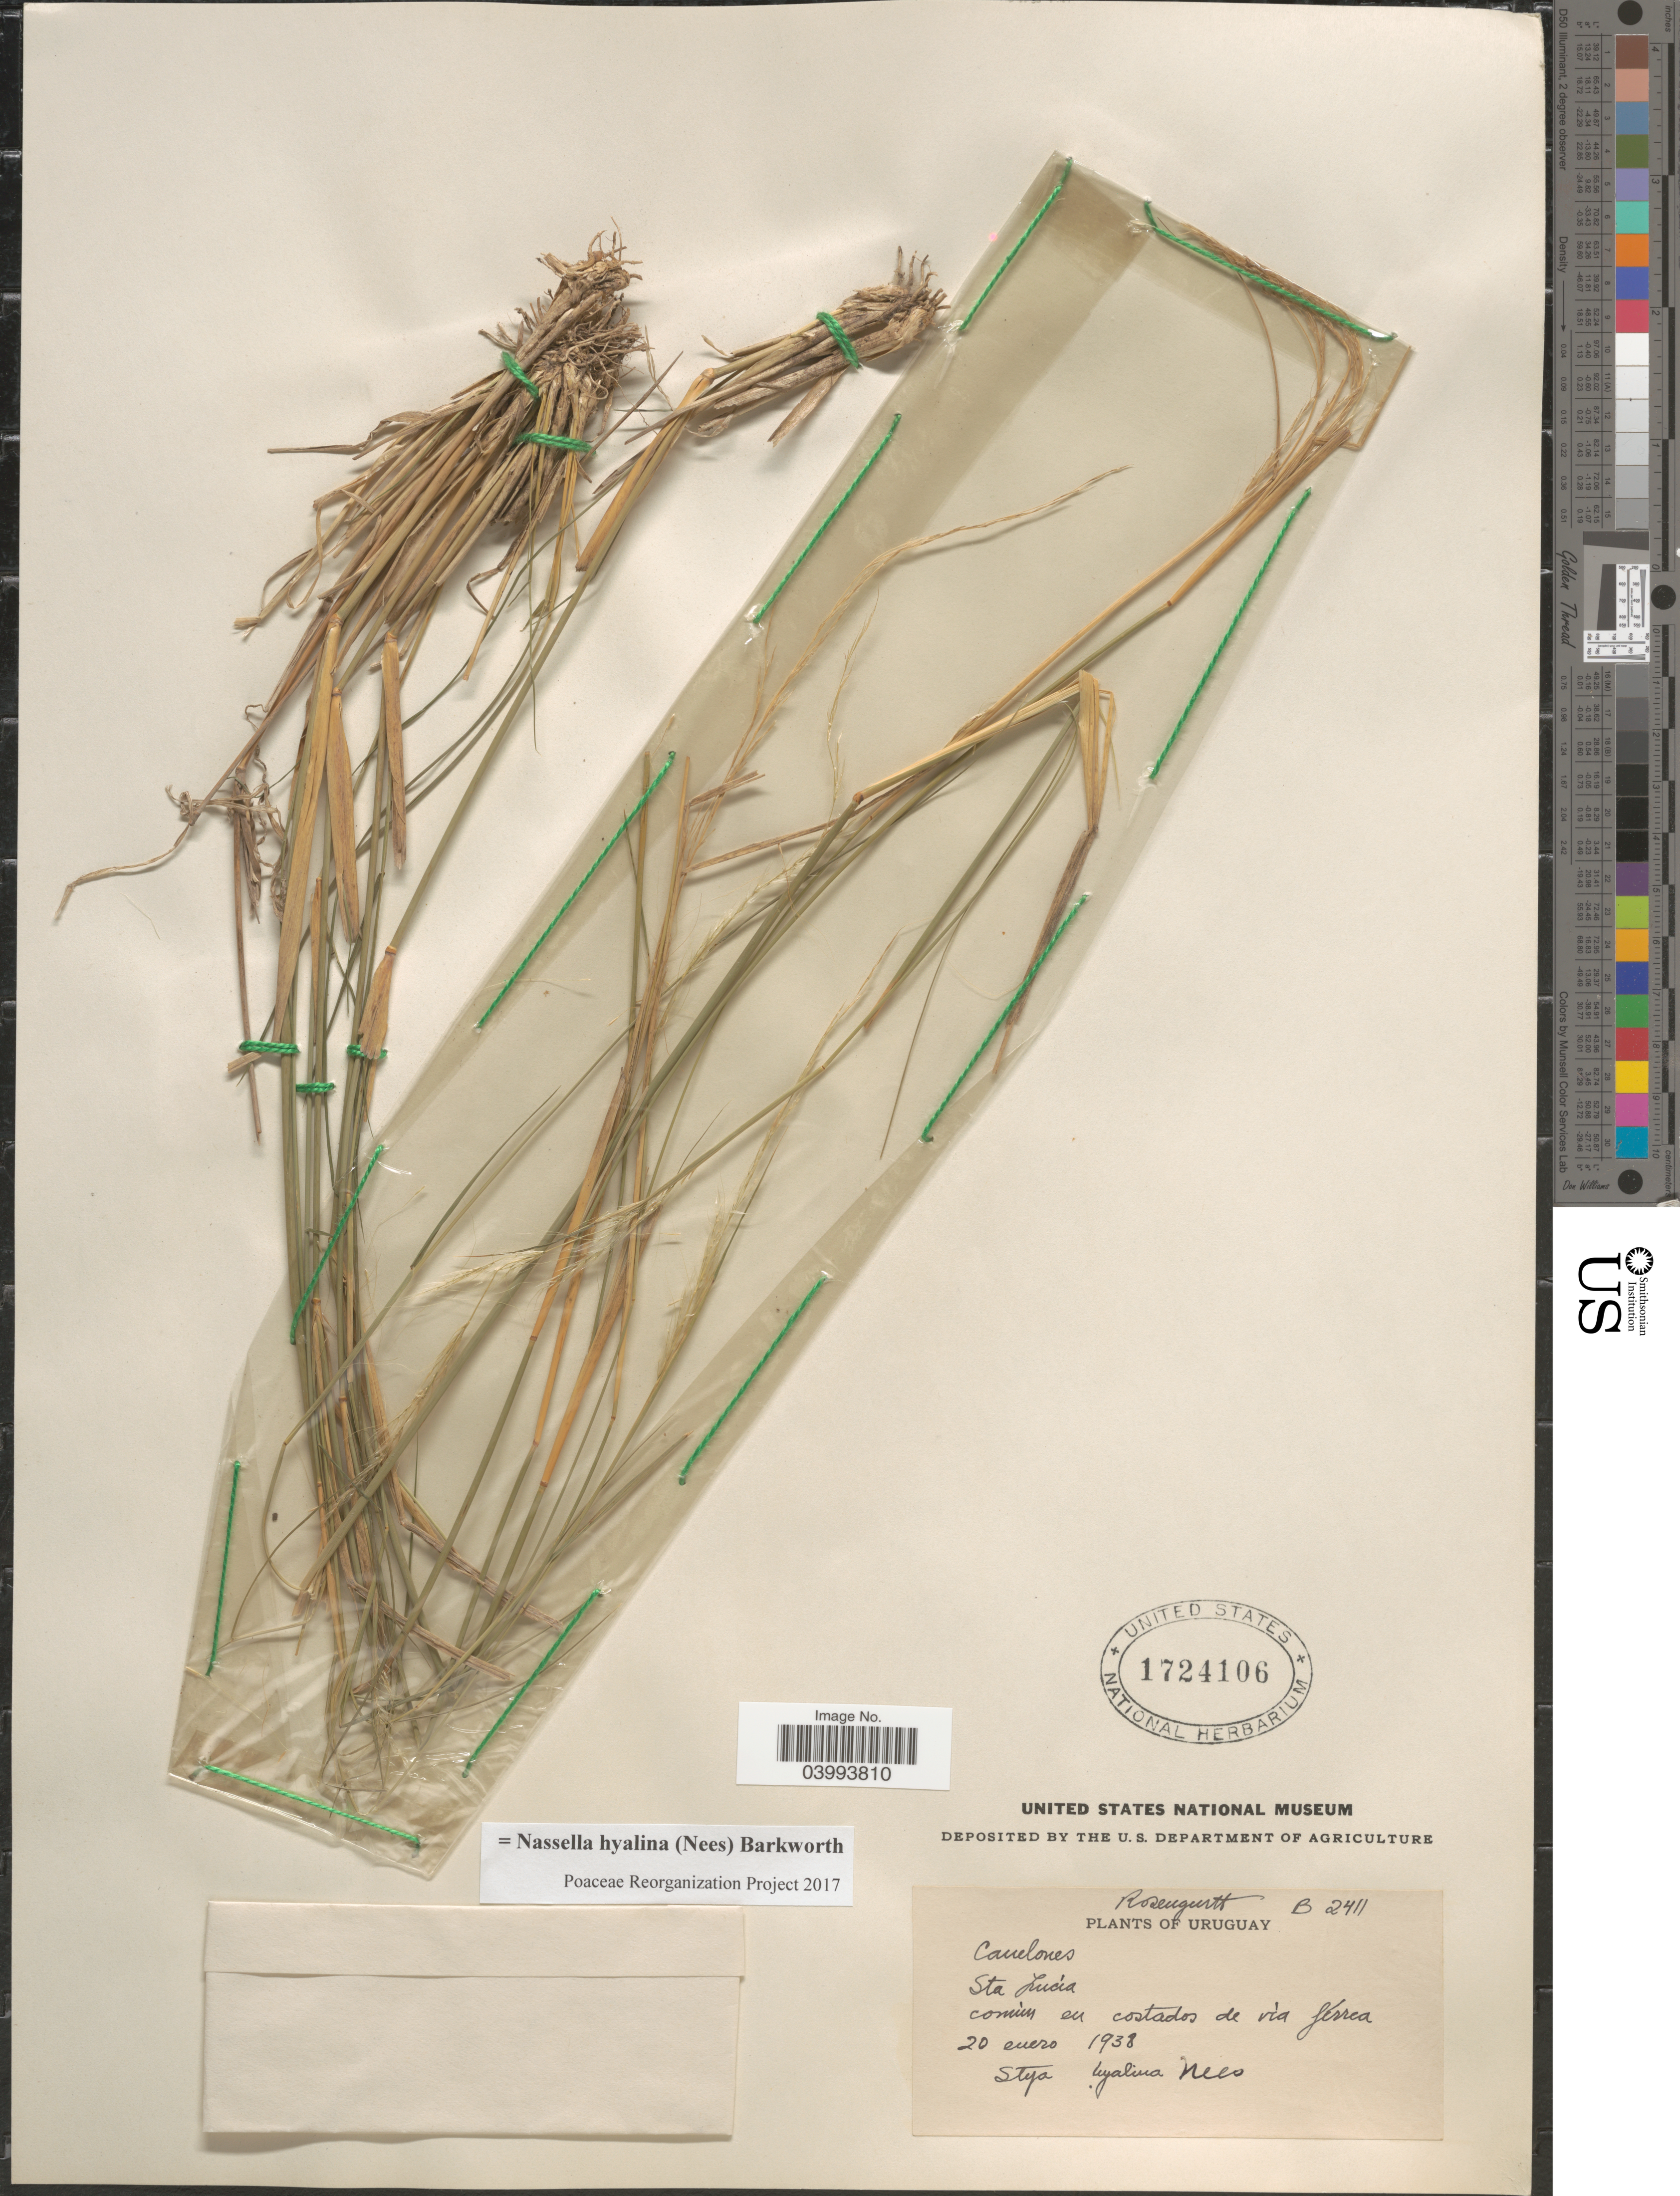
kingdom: Plantae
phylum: Tracheophyta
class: Liliopsida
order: Poales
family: Poaceae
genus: Nassella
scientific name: Nassella hyalina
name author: (Nees) Barkworth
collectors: Rosengurtt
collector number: B 2411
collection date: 1938-01-20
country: Uruguay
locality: Sta Lucía.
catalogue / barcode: US 1724106